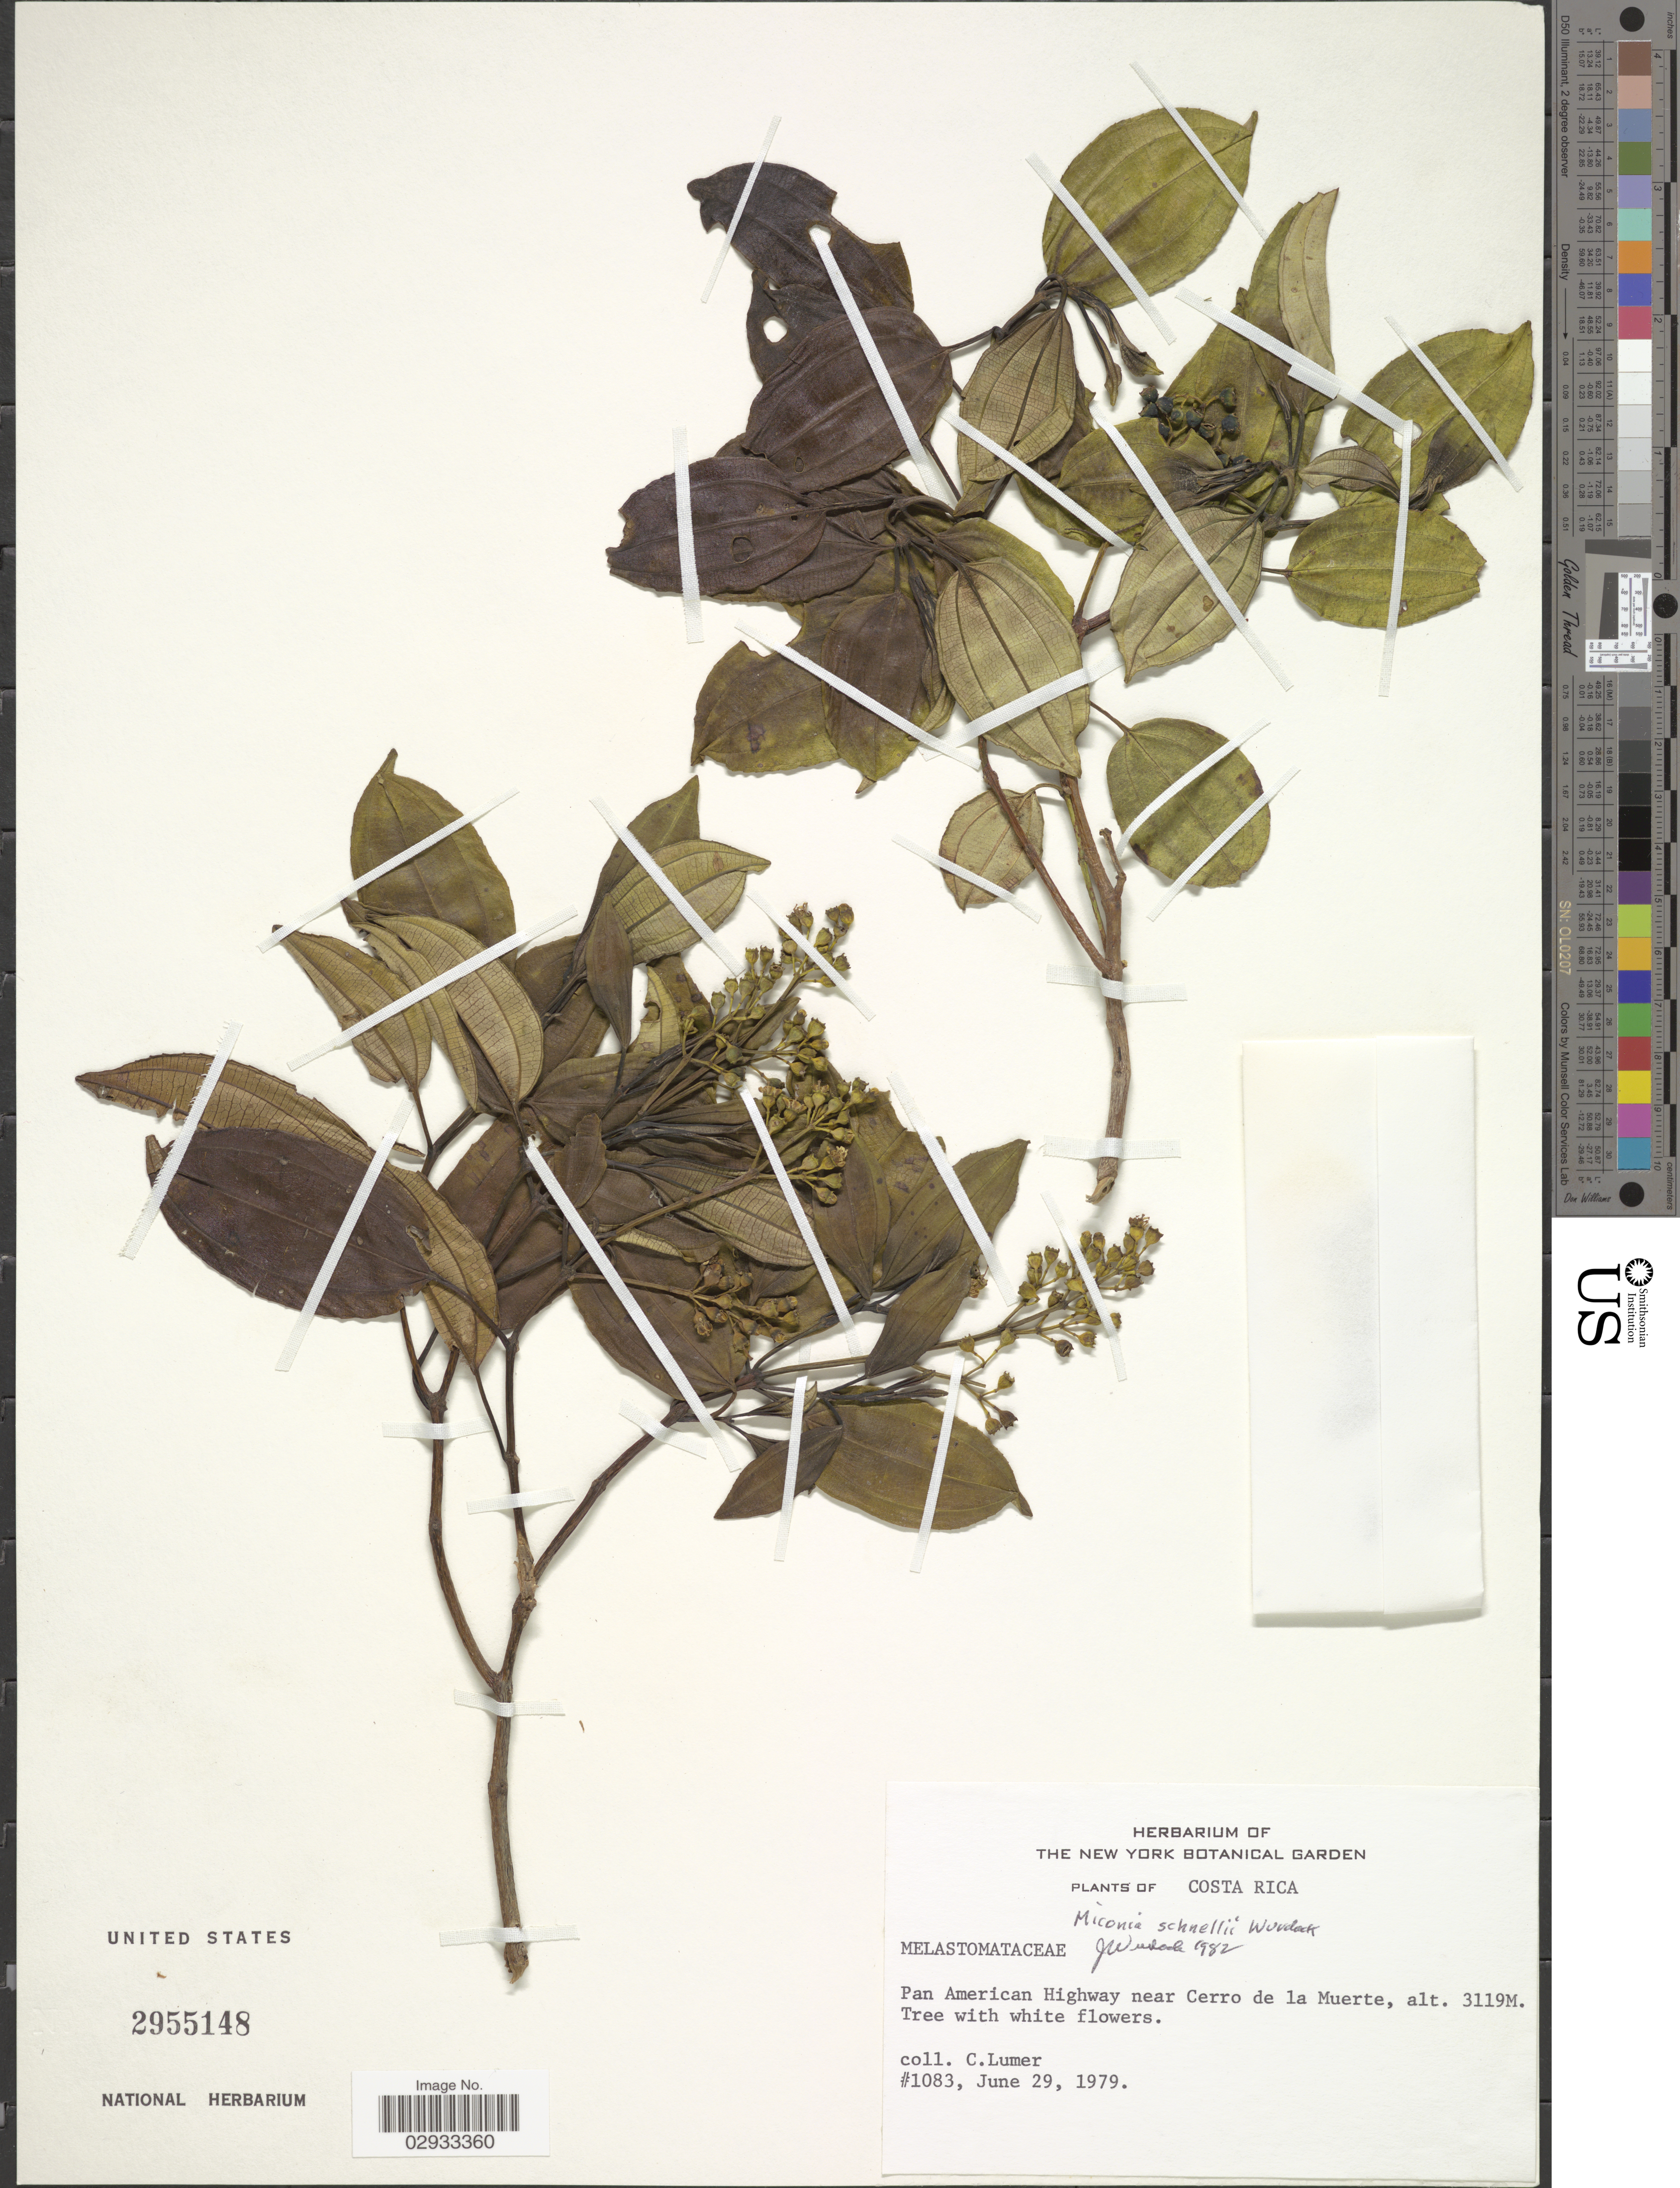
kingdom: Plantae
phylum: Tracheophyta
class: Magnoliopsida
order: Myrtales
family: Melastomataceae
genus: Miconia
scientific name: Miconia schnellii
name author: Wurdack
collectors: C. Lumer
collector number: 1083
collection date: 1979-06-29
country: Costa Rica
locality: Pan American Highway below Cerro de La Muerte.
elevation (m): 3119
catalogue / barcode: US 2955148